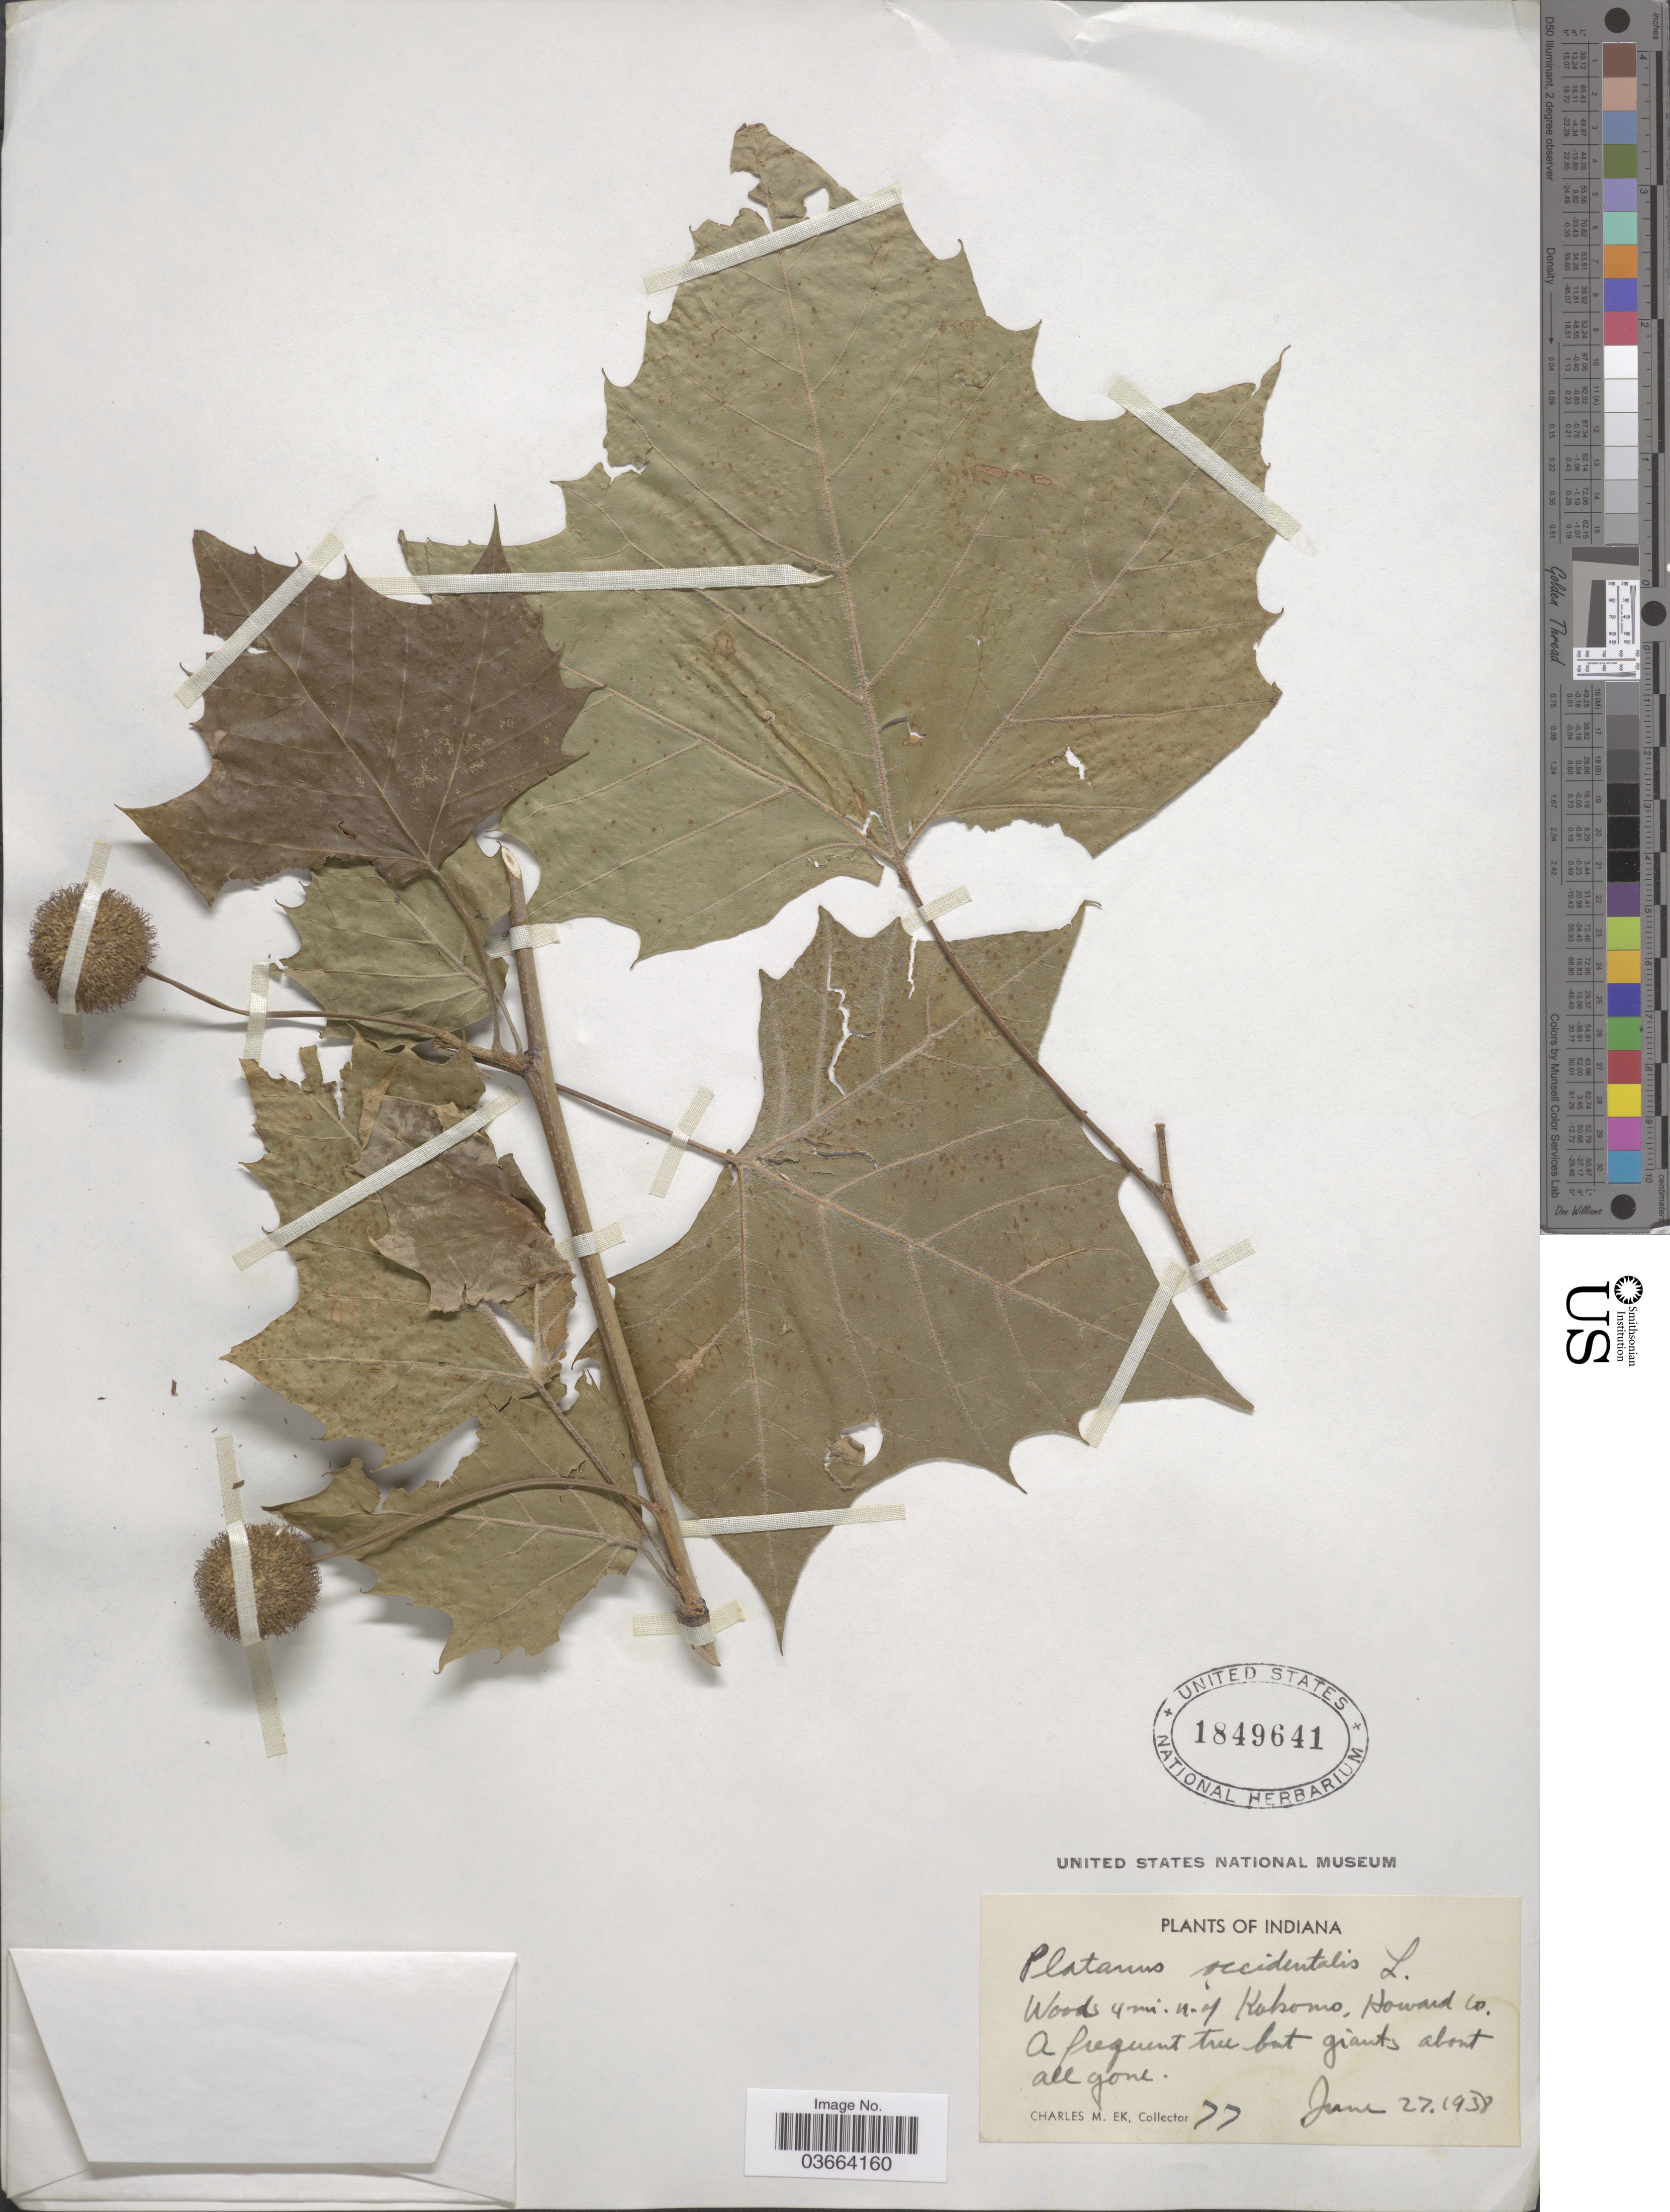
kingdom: Plantae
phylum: Tracheophyta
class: Magnoliopsida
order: Proteales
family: Platanaceae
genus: Platanus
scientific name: Platanus occidentalis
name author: L.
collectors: C. Ek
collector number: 77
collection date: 1938-06-27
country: United States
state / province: Indiana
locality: Woods 4 mi. N. of Kokomo, Howard Co.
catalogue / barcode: US 1849641